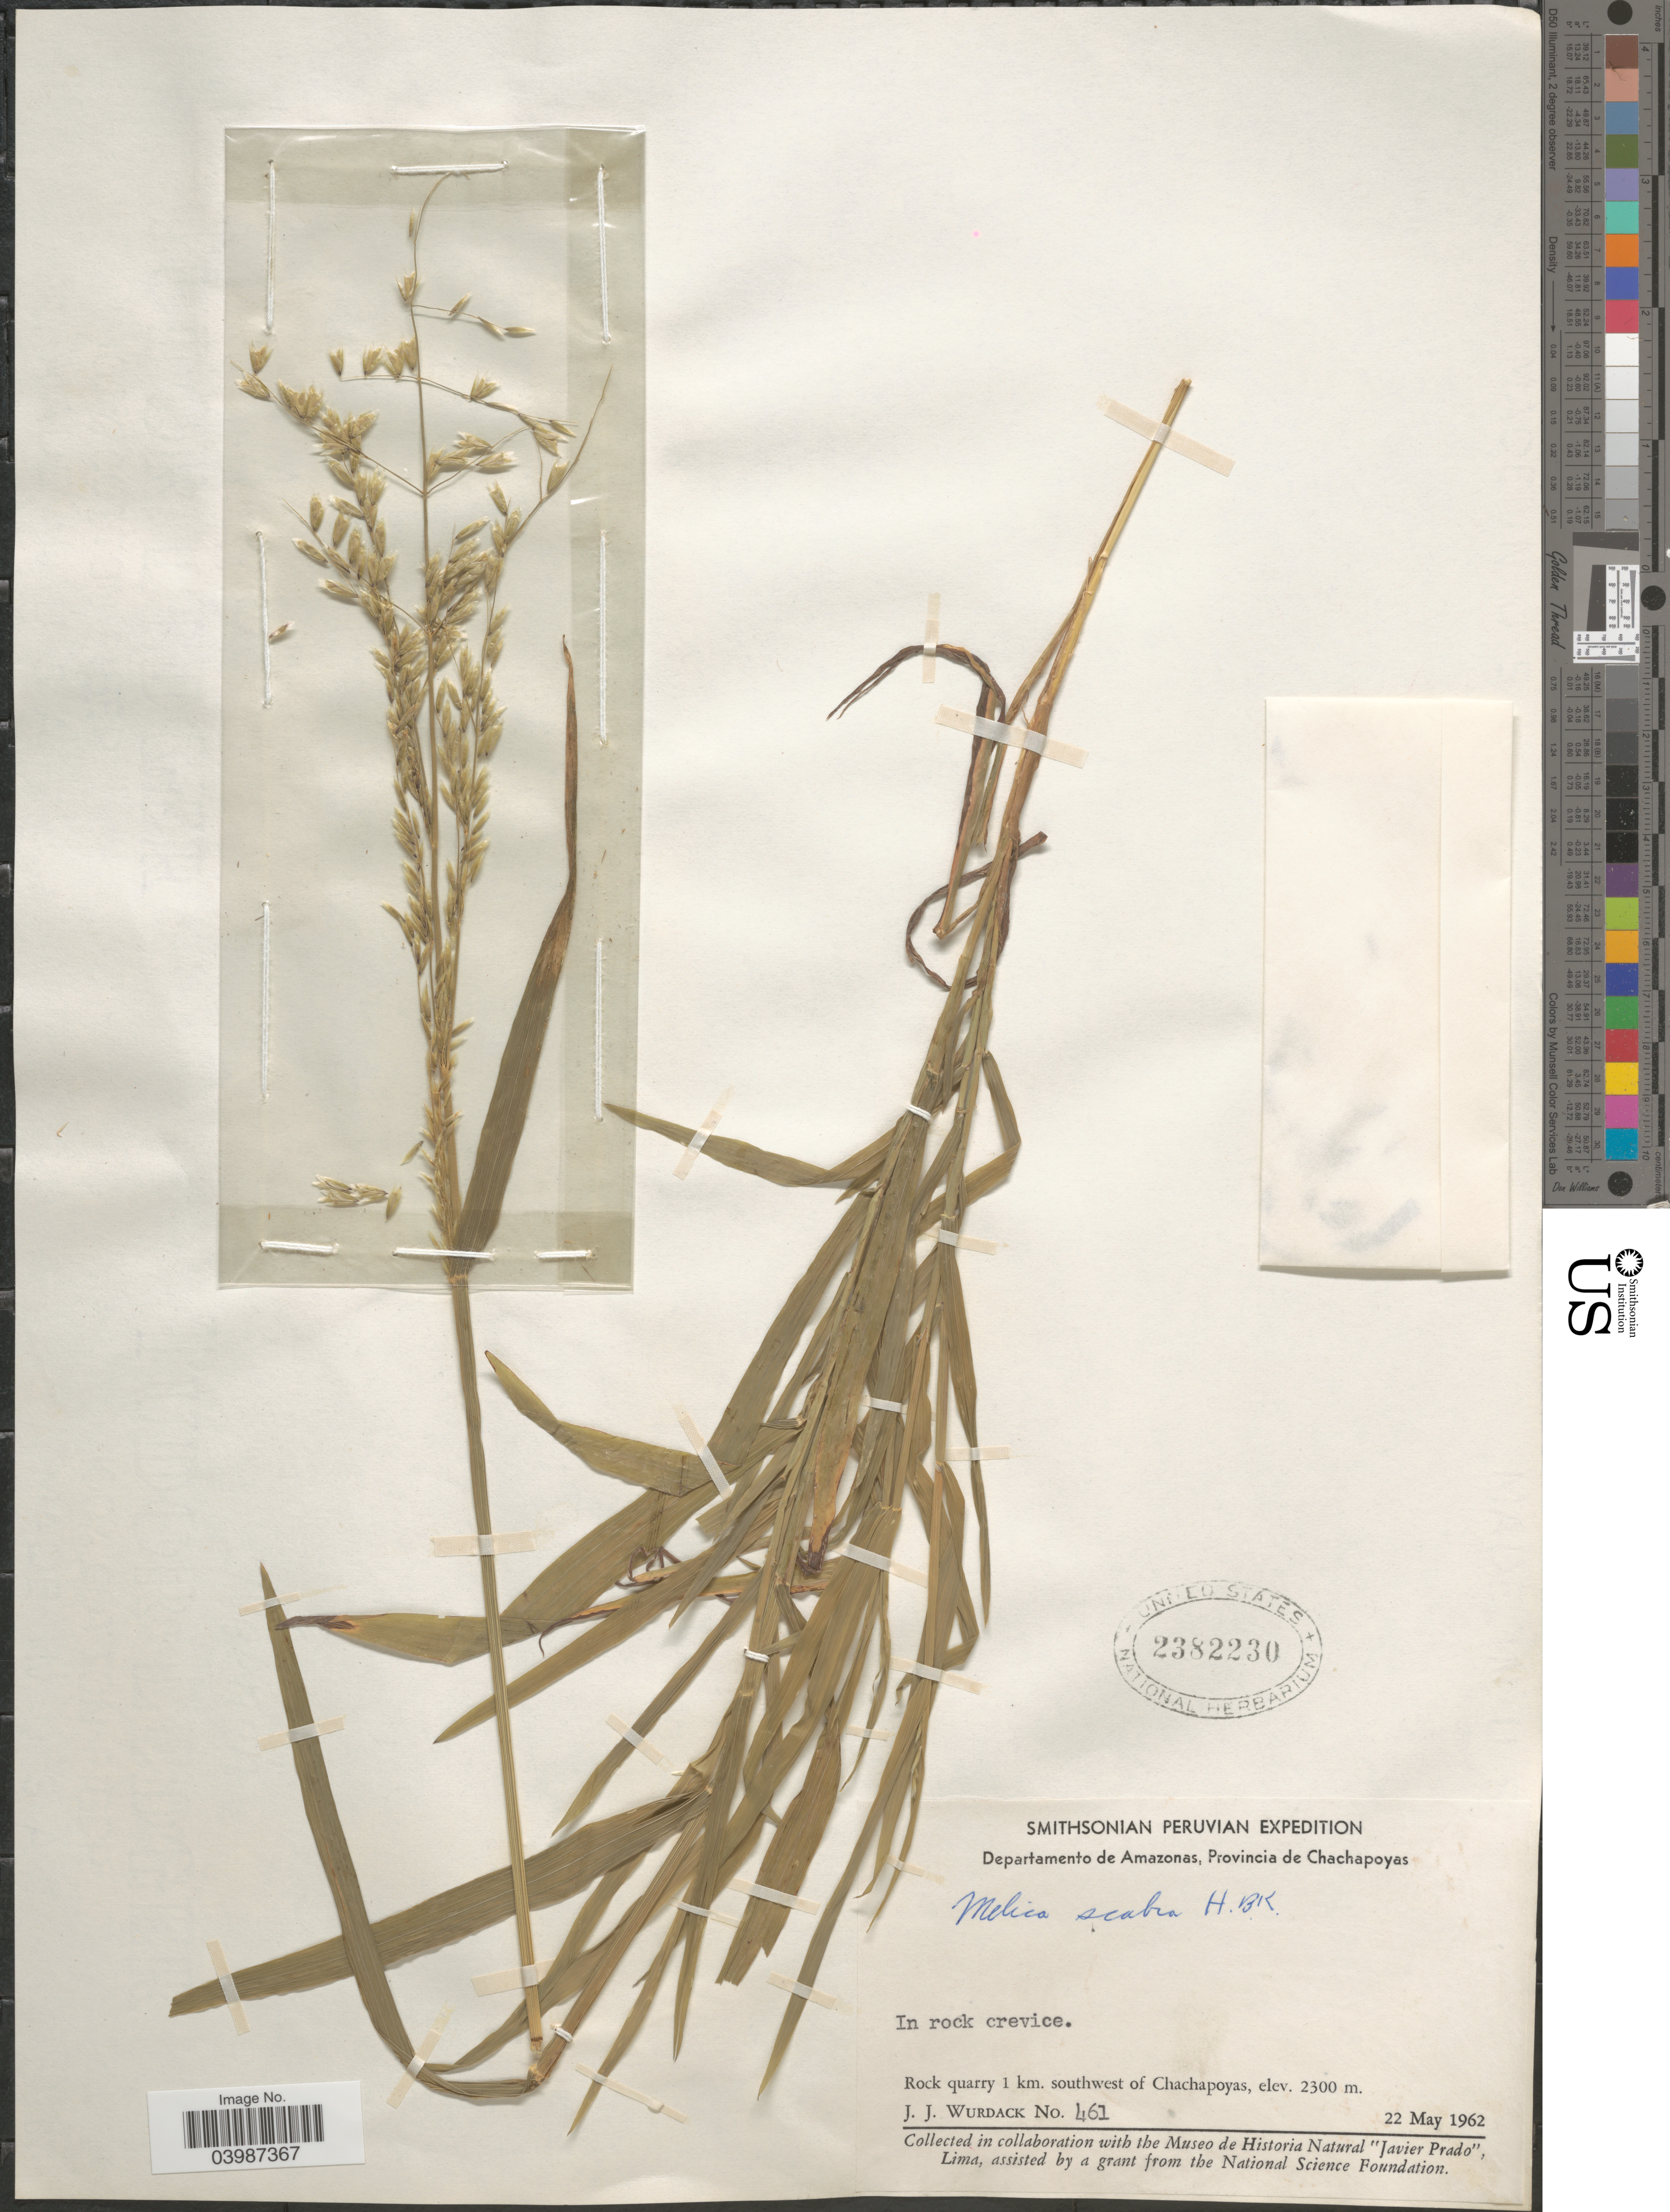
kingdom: Plantae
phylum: Tracheophyta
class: Liliopsida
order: Poales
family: Poaceae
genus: Melica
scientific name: Melica scabra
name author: Kunth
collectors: J. J. Wurdack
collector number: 461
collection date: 1962-05-22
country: Peru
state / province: Amazonas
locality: Departamento de Amazonas, Provincia de Chachapoyas. In rock crevices. Rock quarry 1 km. southwest of Chachapoyas.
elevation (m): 2300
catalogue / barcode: US 2382230